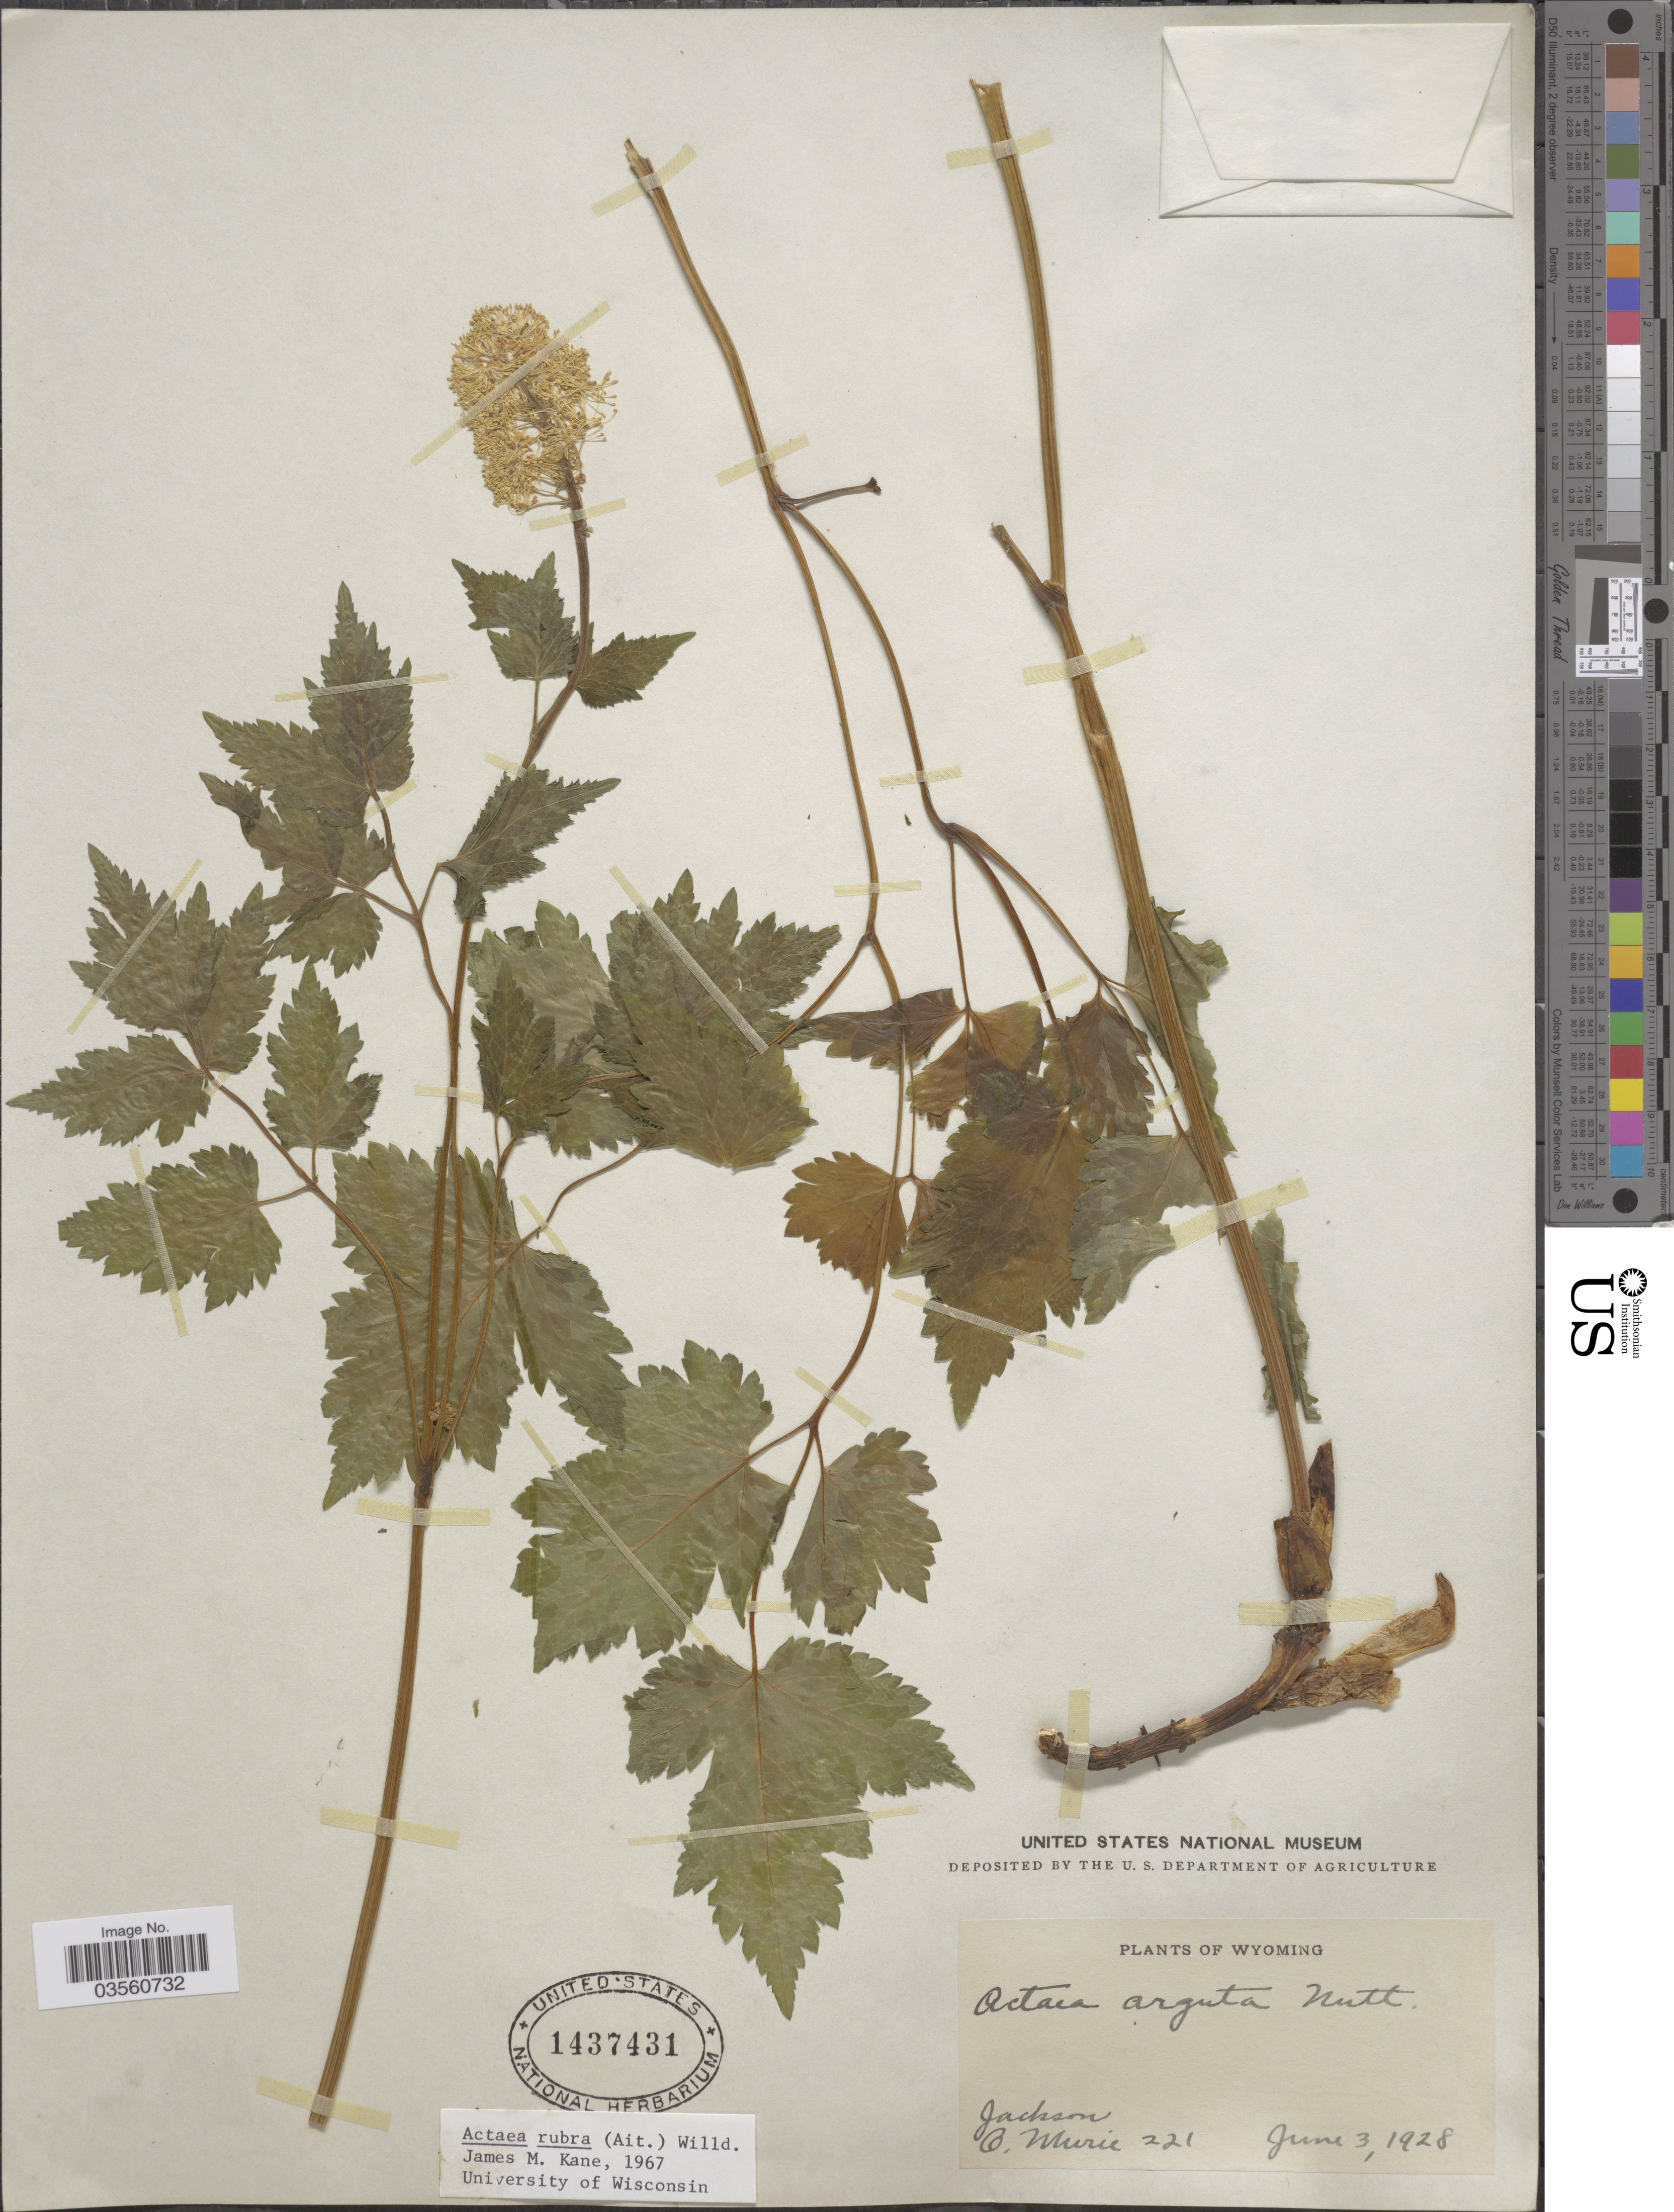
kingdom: Plantae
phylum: Tracheophyta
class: Magnoliopsida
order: Ranunculales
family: Ranunculaceae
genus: Actaea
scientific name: Actaea rubra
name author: (Aiton) Willd.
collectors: O. Murie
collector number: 221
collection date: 1928-06-03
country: United States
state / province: Wyoming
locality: Jackson.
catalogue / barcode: US 1437431